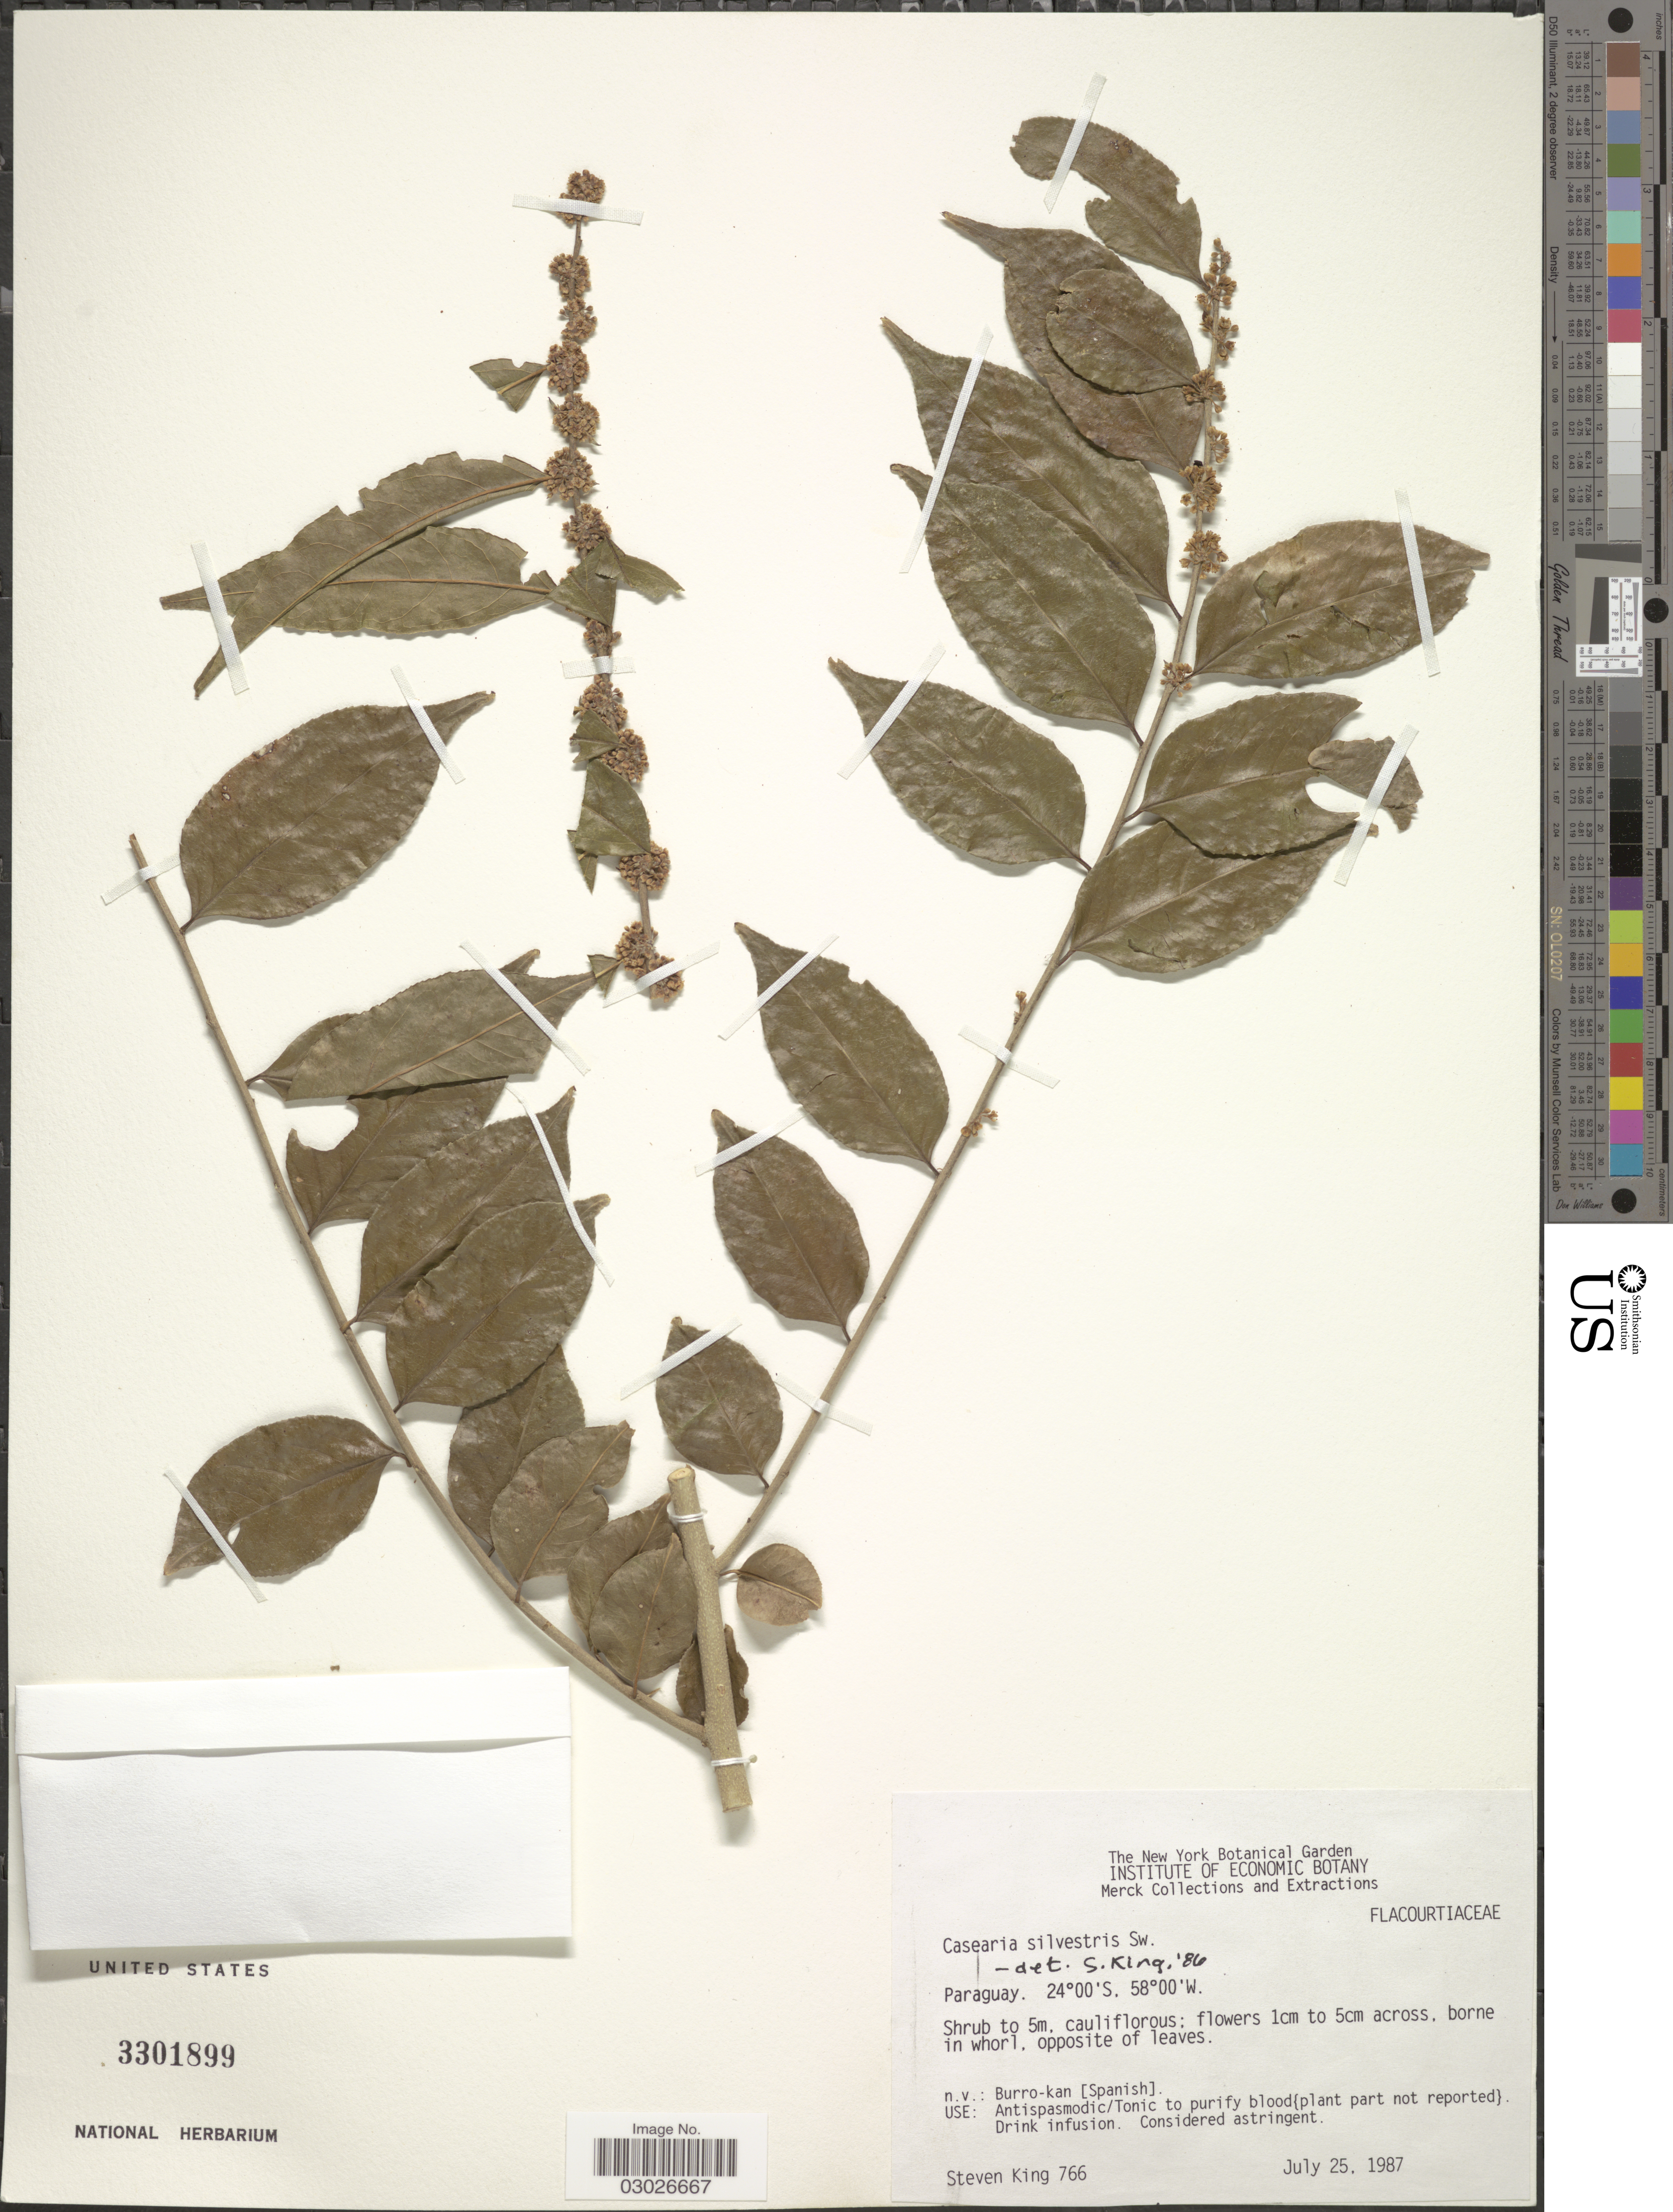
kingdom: Plantae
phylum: Tracheophyta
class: Magnoliopsida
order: Malpighiales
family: Salicaceae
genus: Casearia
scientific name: Casearia sylvestris var. sylvestris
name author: Sw.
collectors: S. R. King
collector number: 766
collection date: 1987-07-25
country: Paraguay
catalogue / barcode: US 3301899